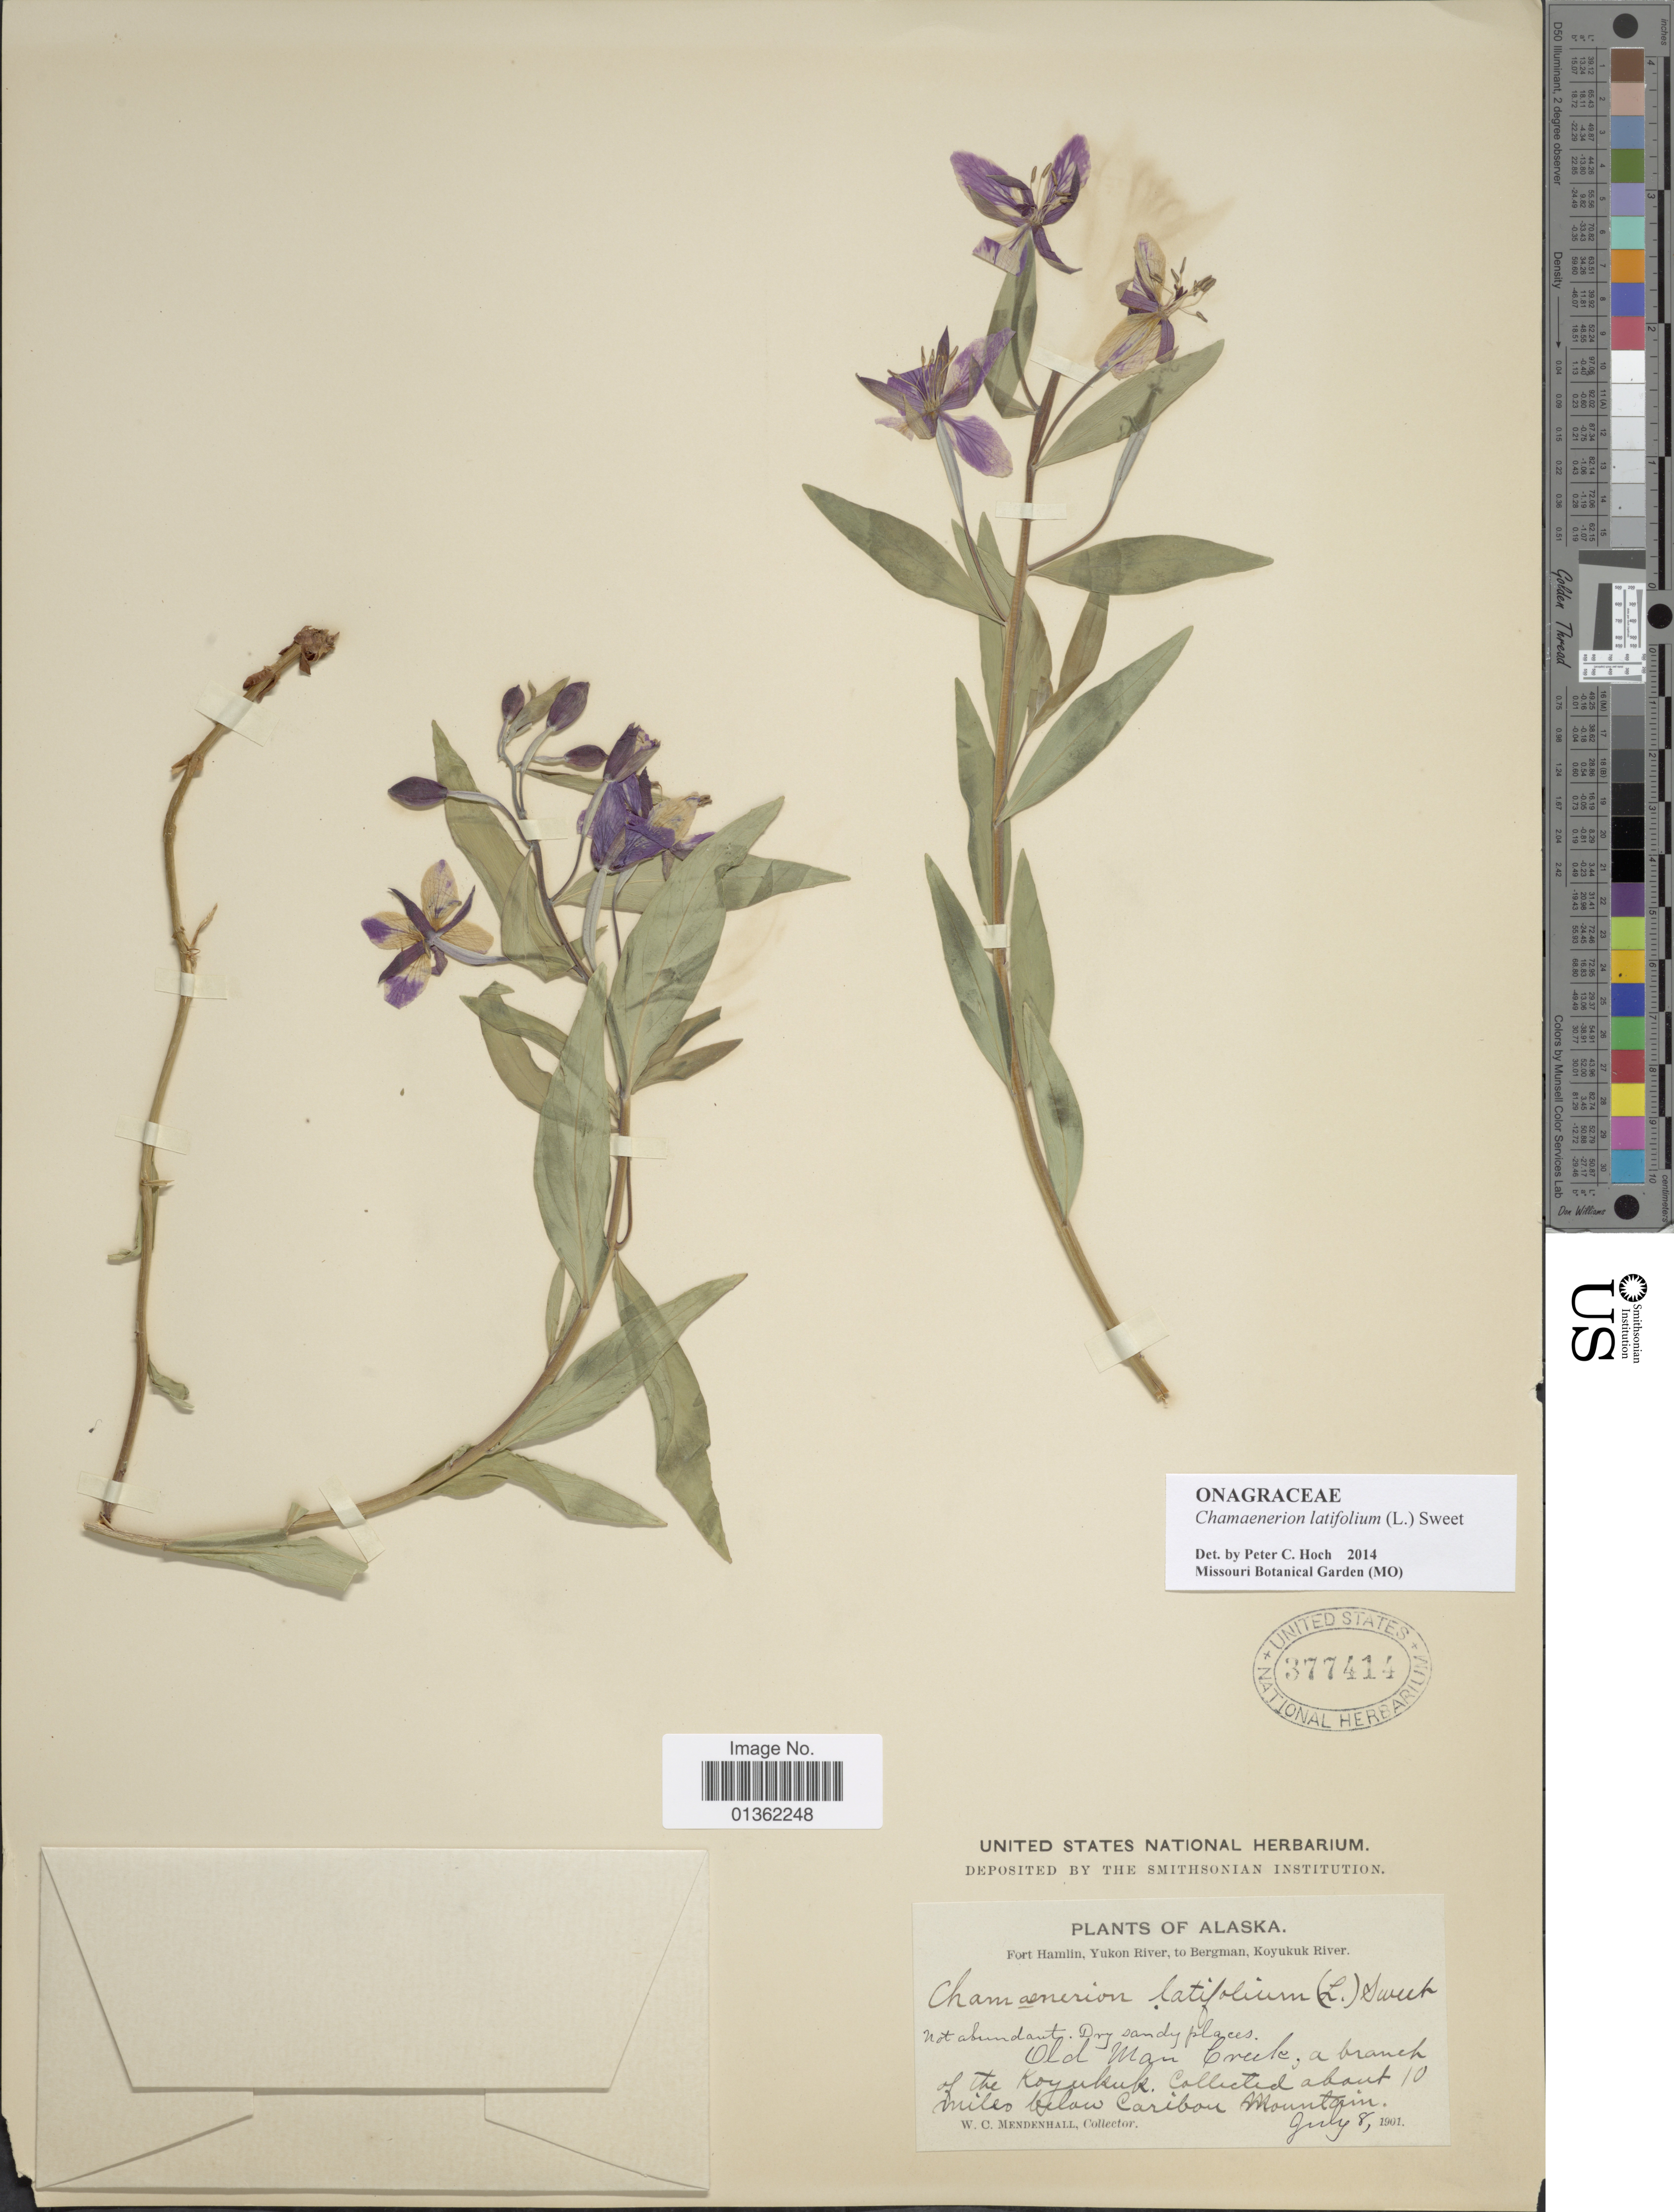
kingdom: Plantae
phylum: Tracheophyta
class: Magnoliopsida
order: Myrtales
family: Onagraceae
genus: Chamaenerion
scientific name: Chamaenerion latifolium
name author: (L.) Th. Fr. & Lange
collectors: W. Mendenhall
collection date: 1901-07-08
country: United States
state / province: Alaska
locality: Fort Hamlin, Yukon River, to Bergman, Koyukuk River. Old Man Creek, a branch of the Koyukuk. Collected about 10 miles below Carobou Mountain.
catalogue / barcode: US 377414